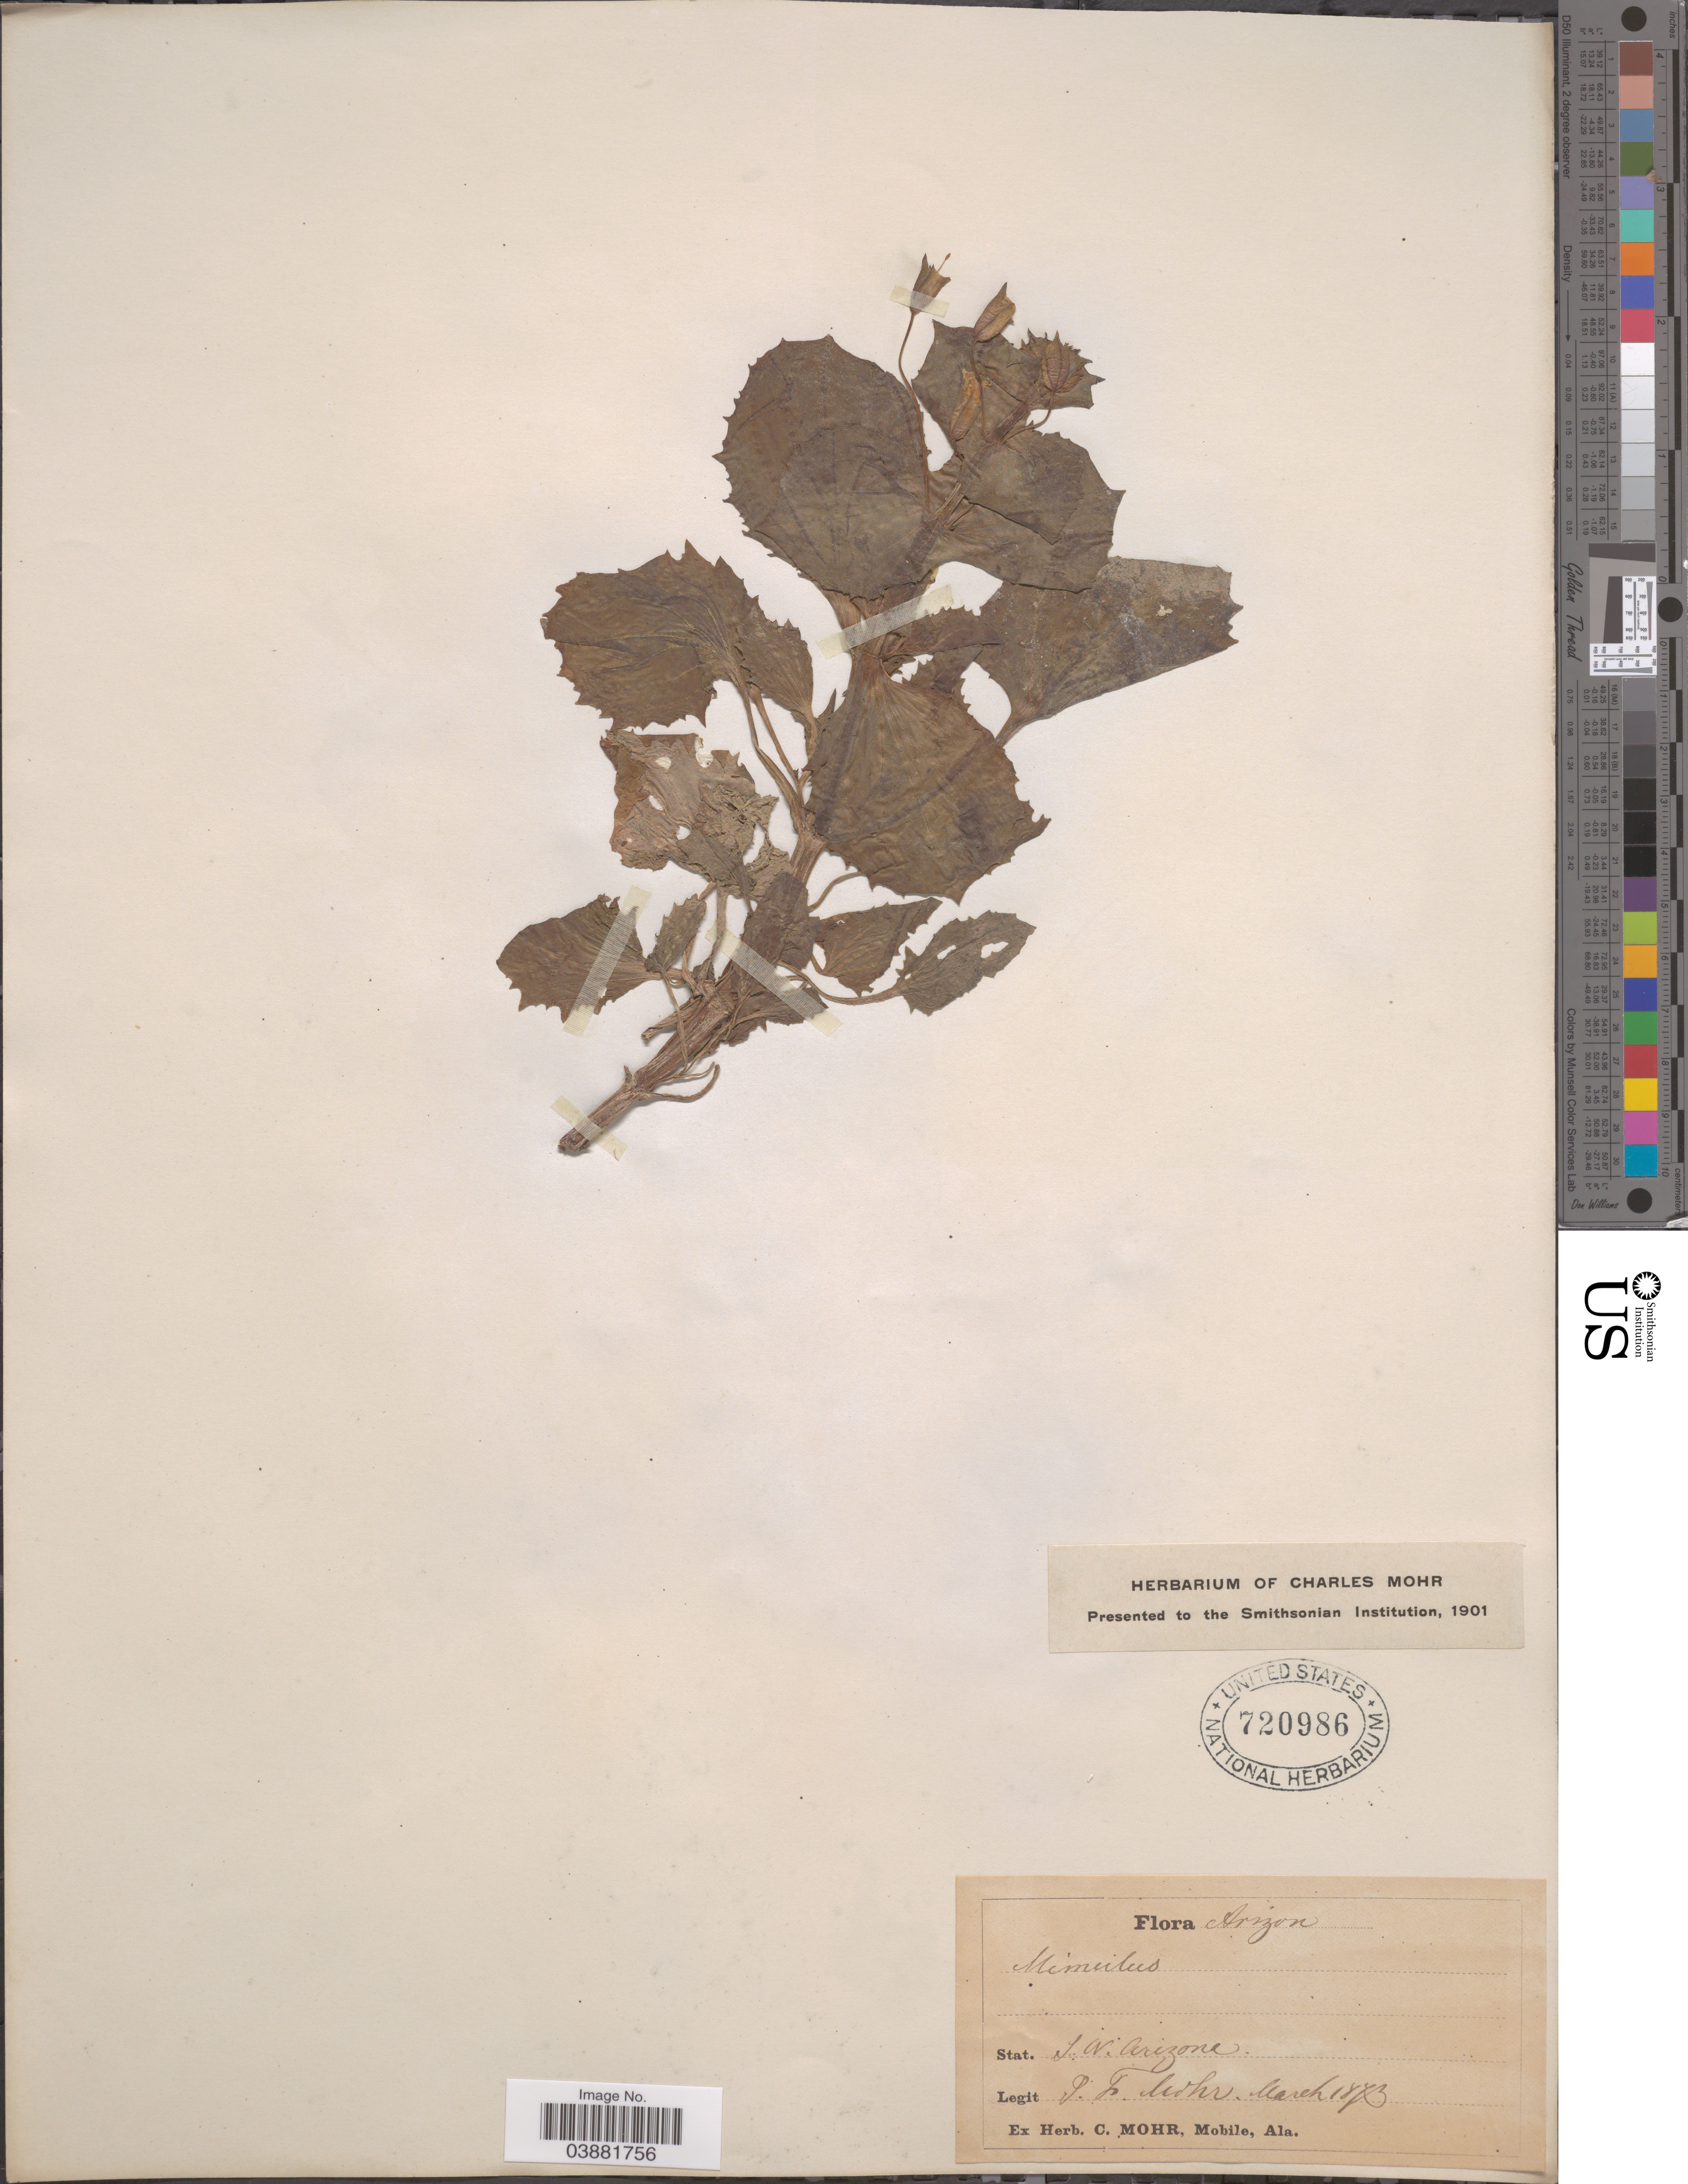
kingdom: Plantae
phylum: Tracheophyta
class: Magnoliopsida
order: Lamiales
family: Phrymaceae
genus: Mimulus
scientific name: Mimulus guttatus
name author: DC.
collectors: P. F. Mohr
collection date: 1873-03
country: United States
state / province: Arizona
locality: Stat. S.W. Arizona.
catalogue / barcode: US 720986